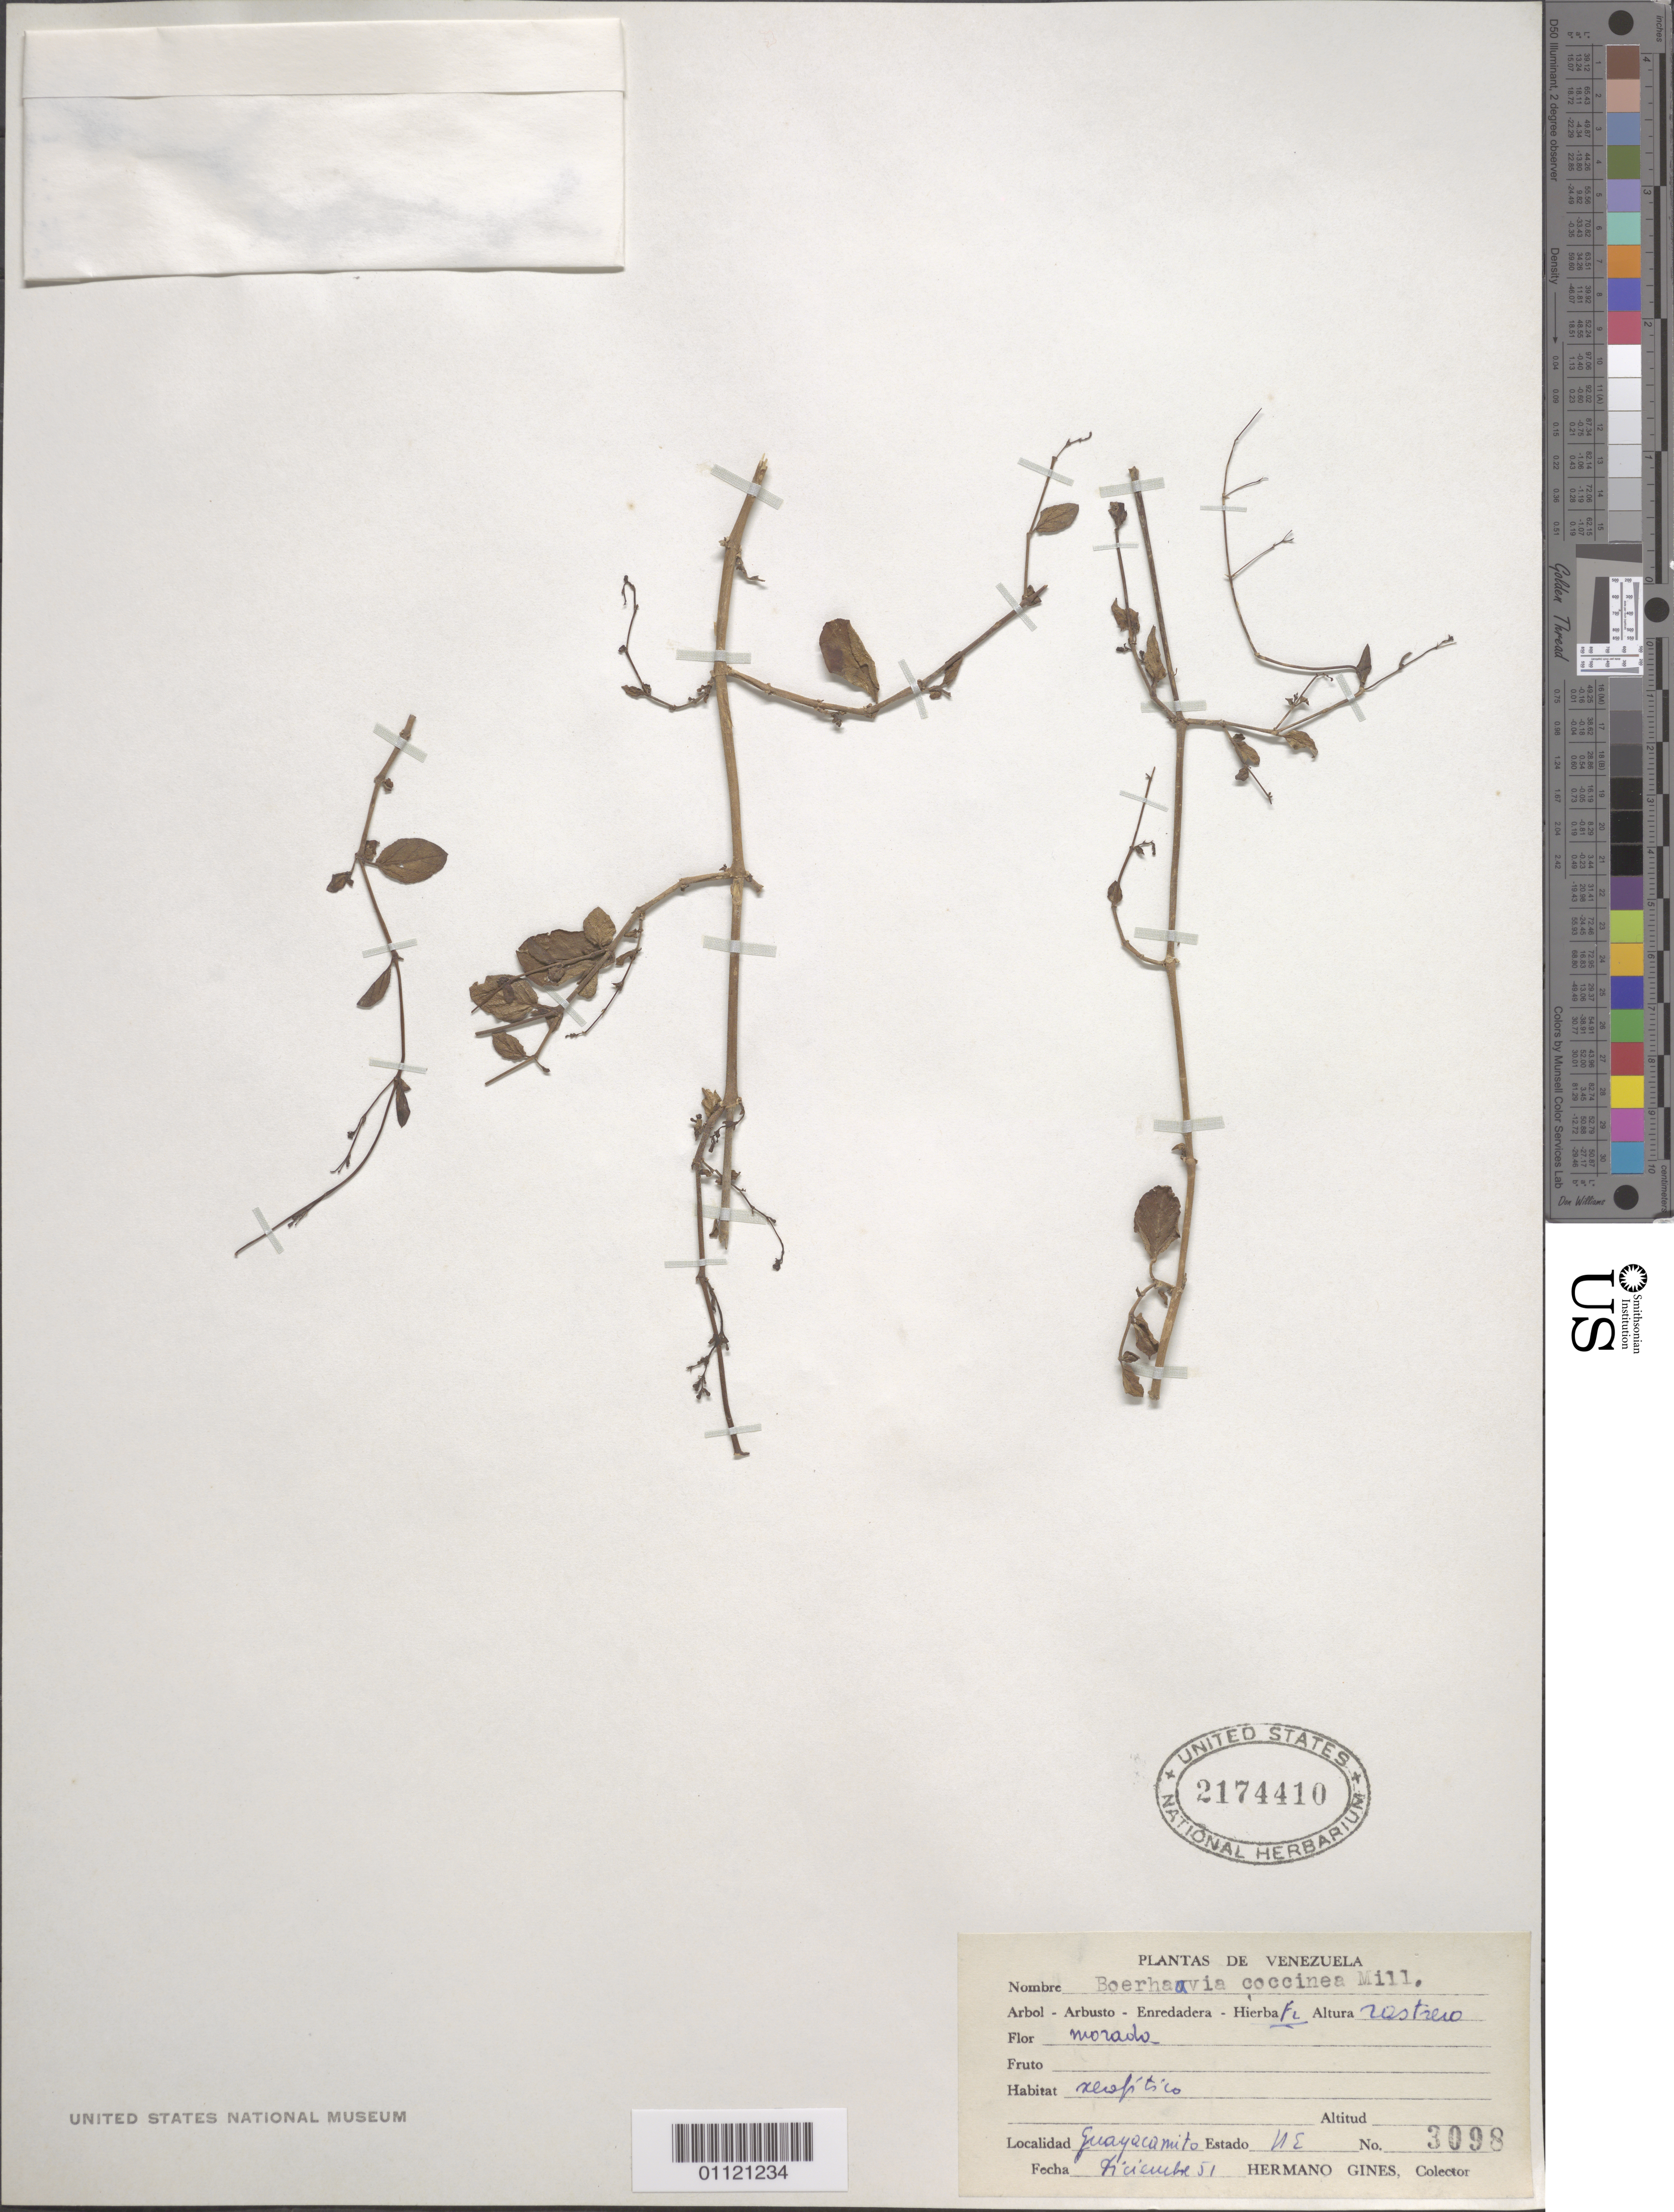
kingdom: Plantae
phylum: Tracheophyta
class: Magnoliopsida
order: Caryophyllales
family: Nyctaginaceae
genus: Boerhavia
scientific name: Boerhavia coccinea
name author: Mill.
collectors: Bro. Gines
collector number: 3098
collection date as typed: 01 Dec 1951 to 31 Dec 1951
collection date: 1951-12-01/1951-12-31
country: Venezuela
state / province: Nueva Esparta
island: Margarita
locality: Guayacancito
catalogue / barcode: US 2174410